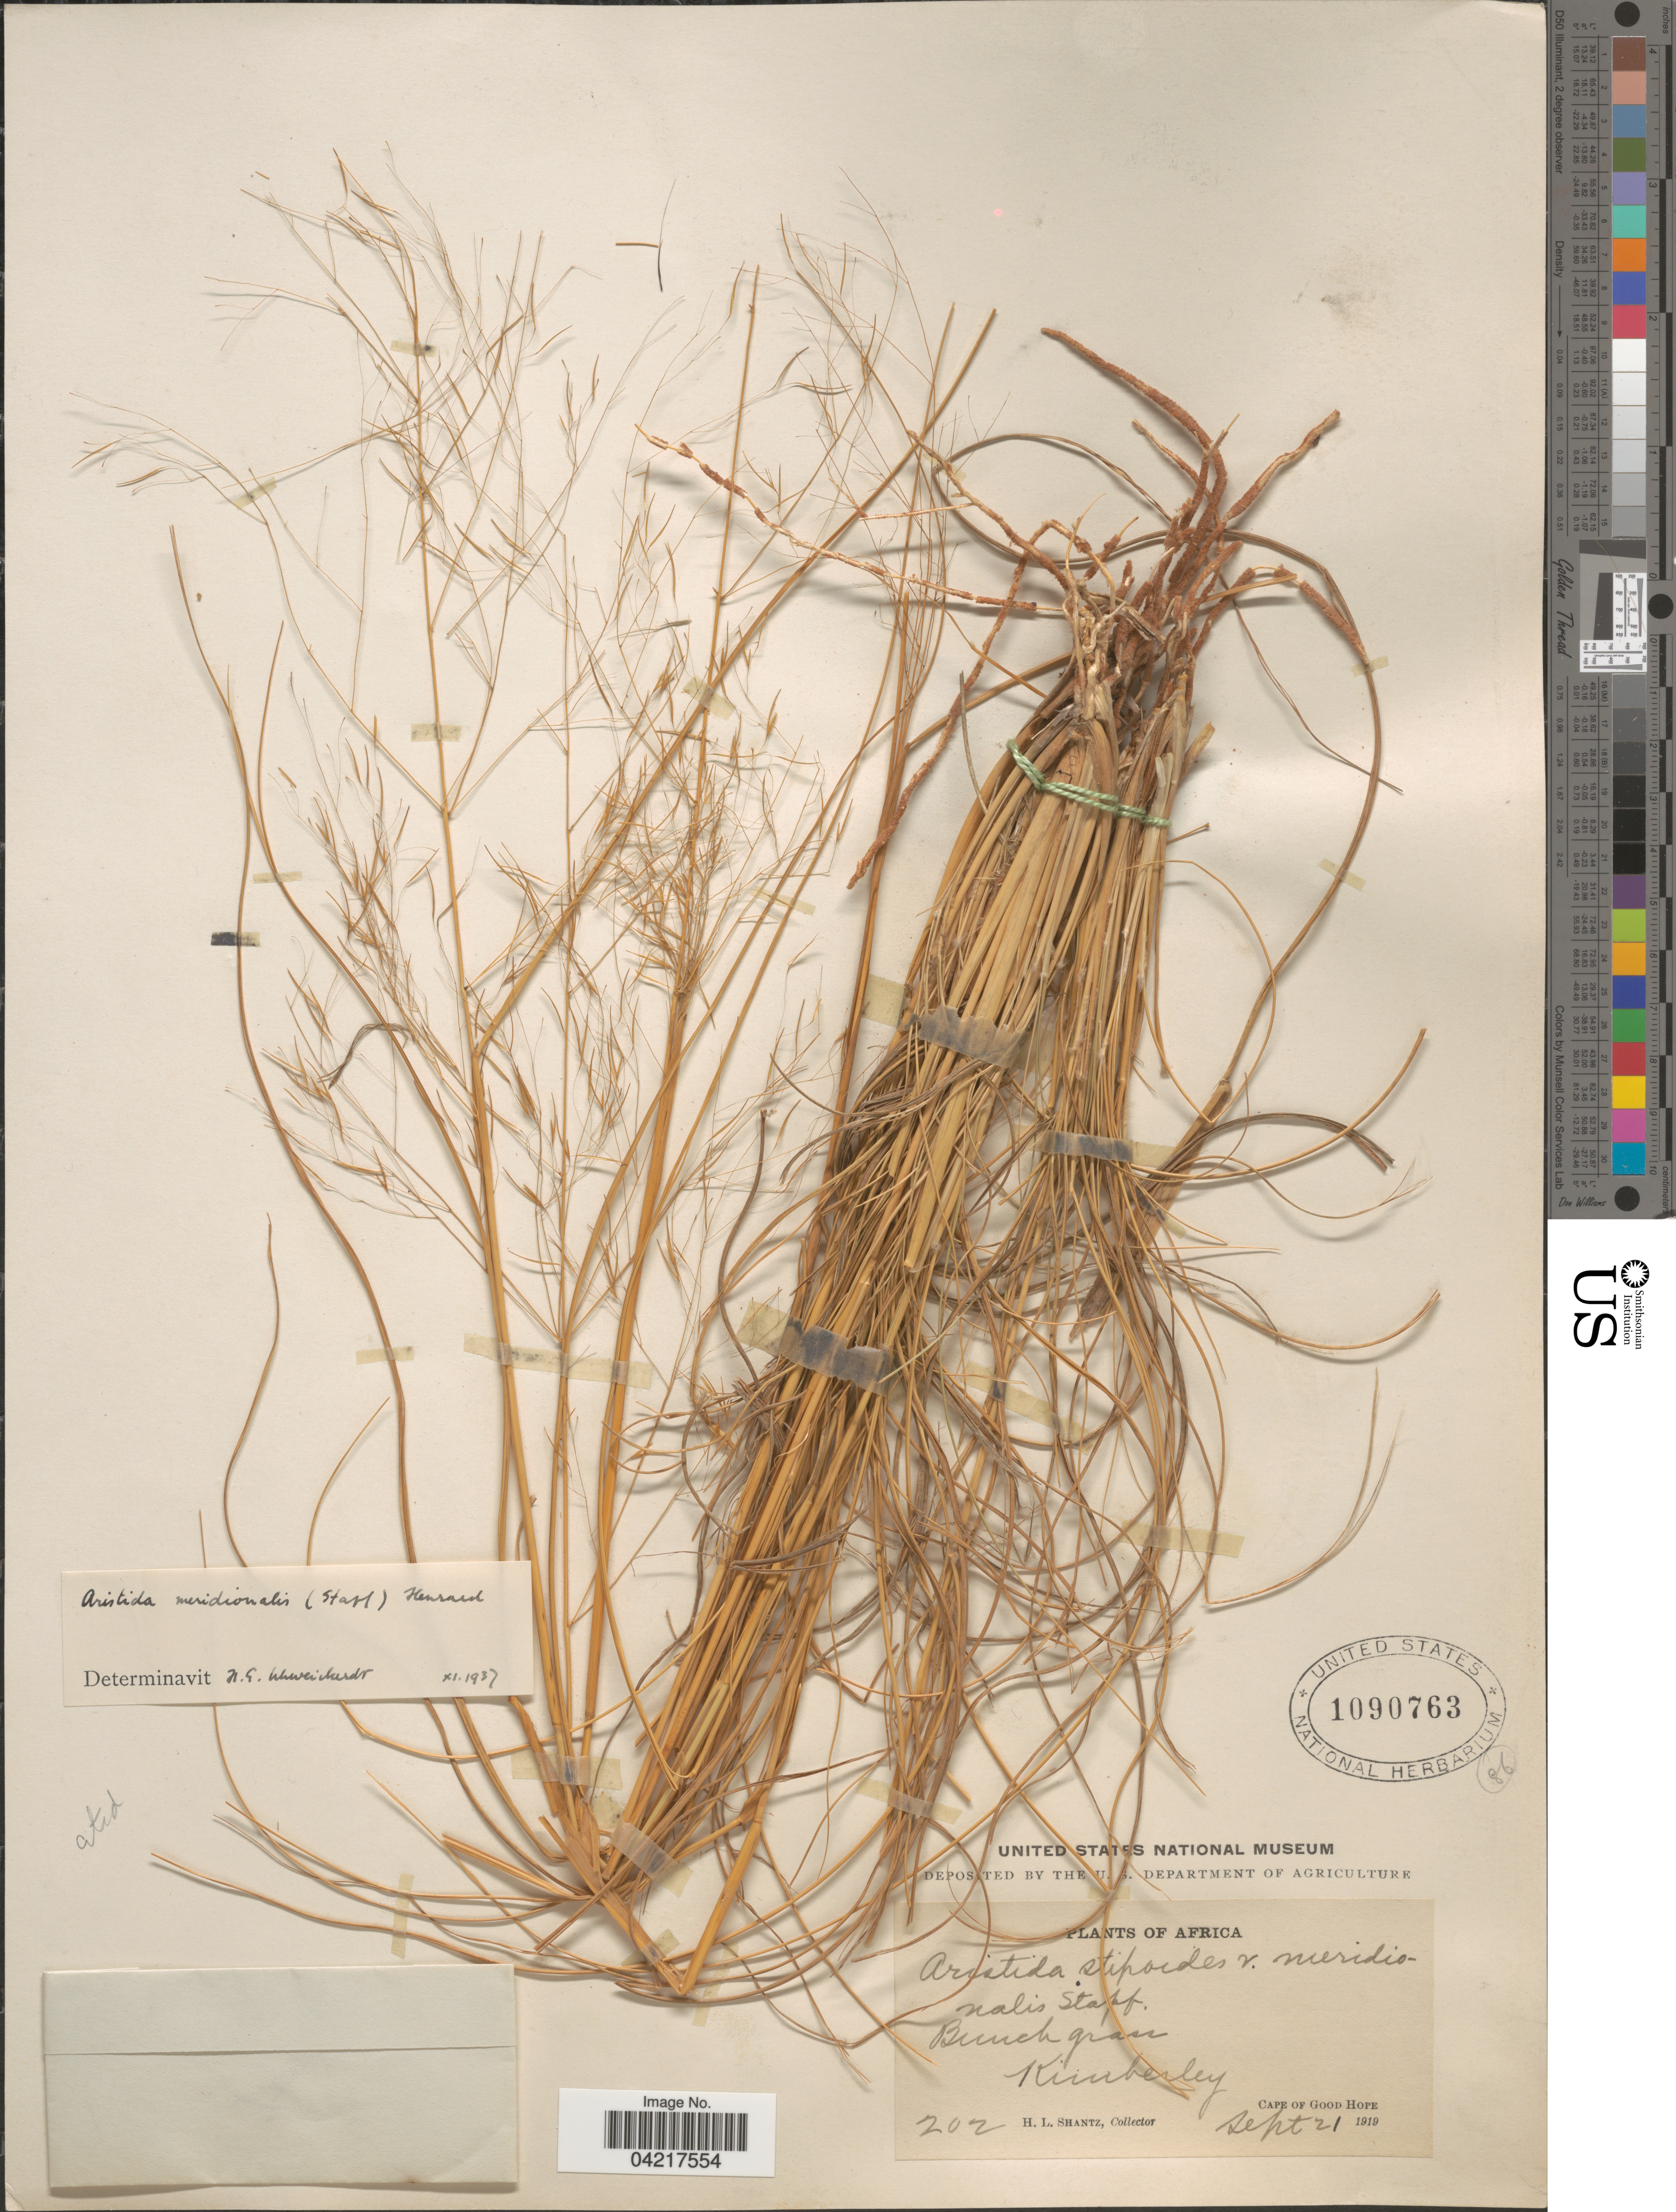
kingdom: Plantae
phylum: Tracheophyta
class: Liliopsida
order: Poales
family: Poaceae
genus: Aristida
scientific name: Aristida meridionalis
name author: Henr.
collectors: H. Shantz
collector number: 202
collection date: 1919-09-21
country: South Africa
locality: Africa. Kimberley. Cape of Good Hope.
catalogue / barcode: US 1090763